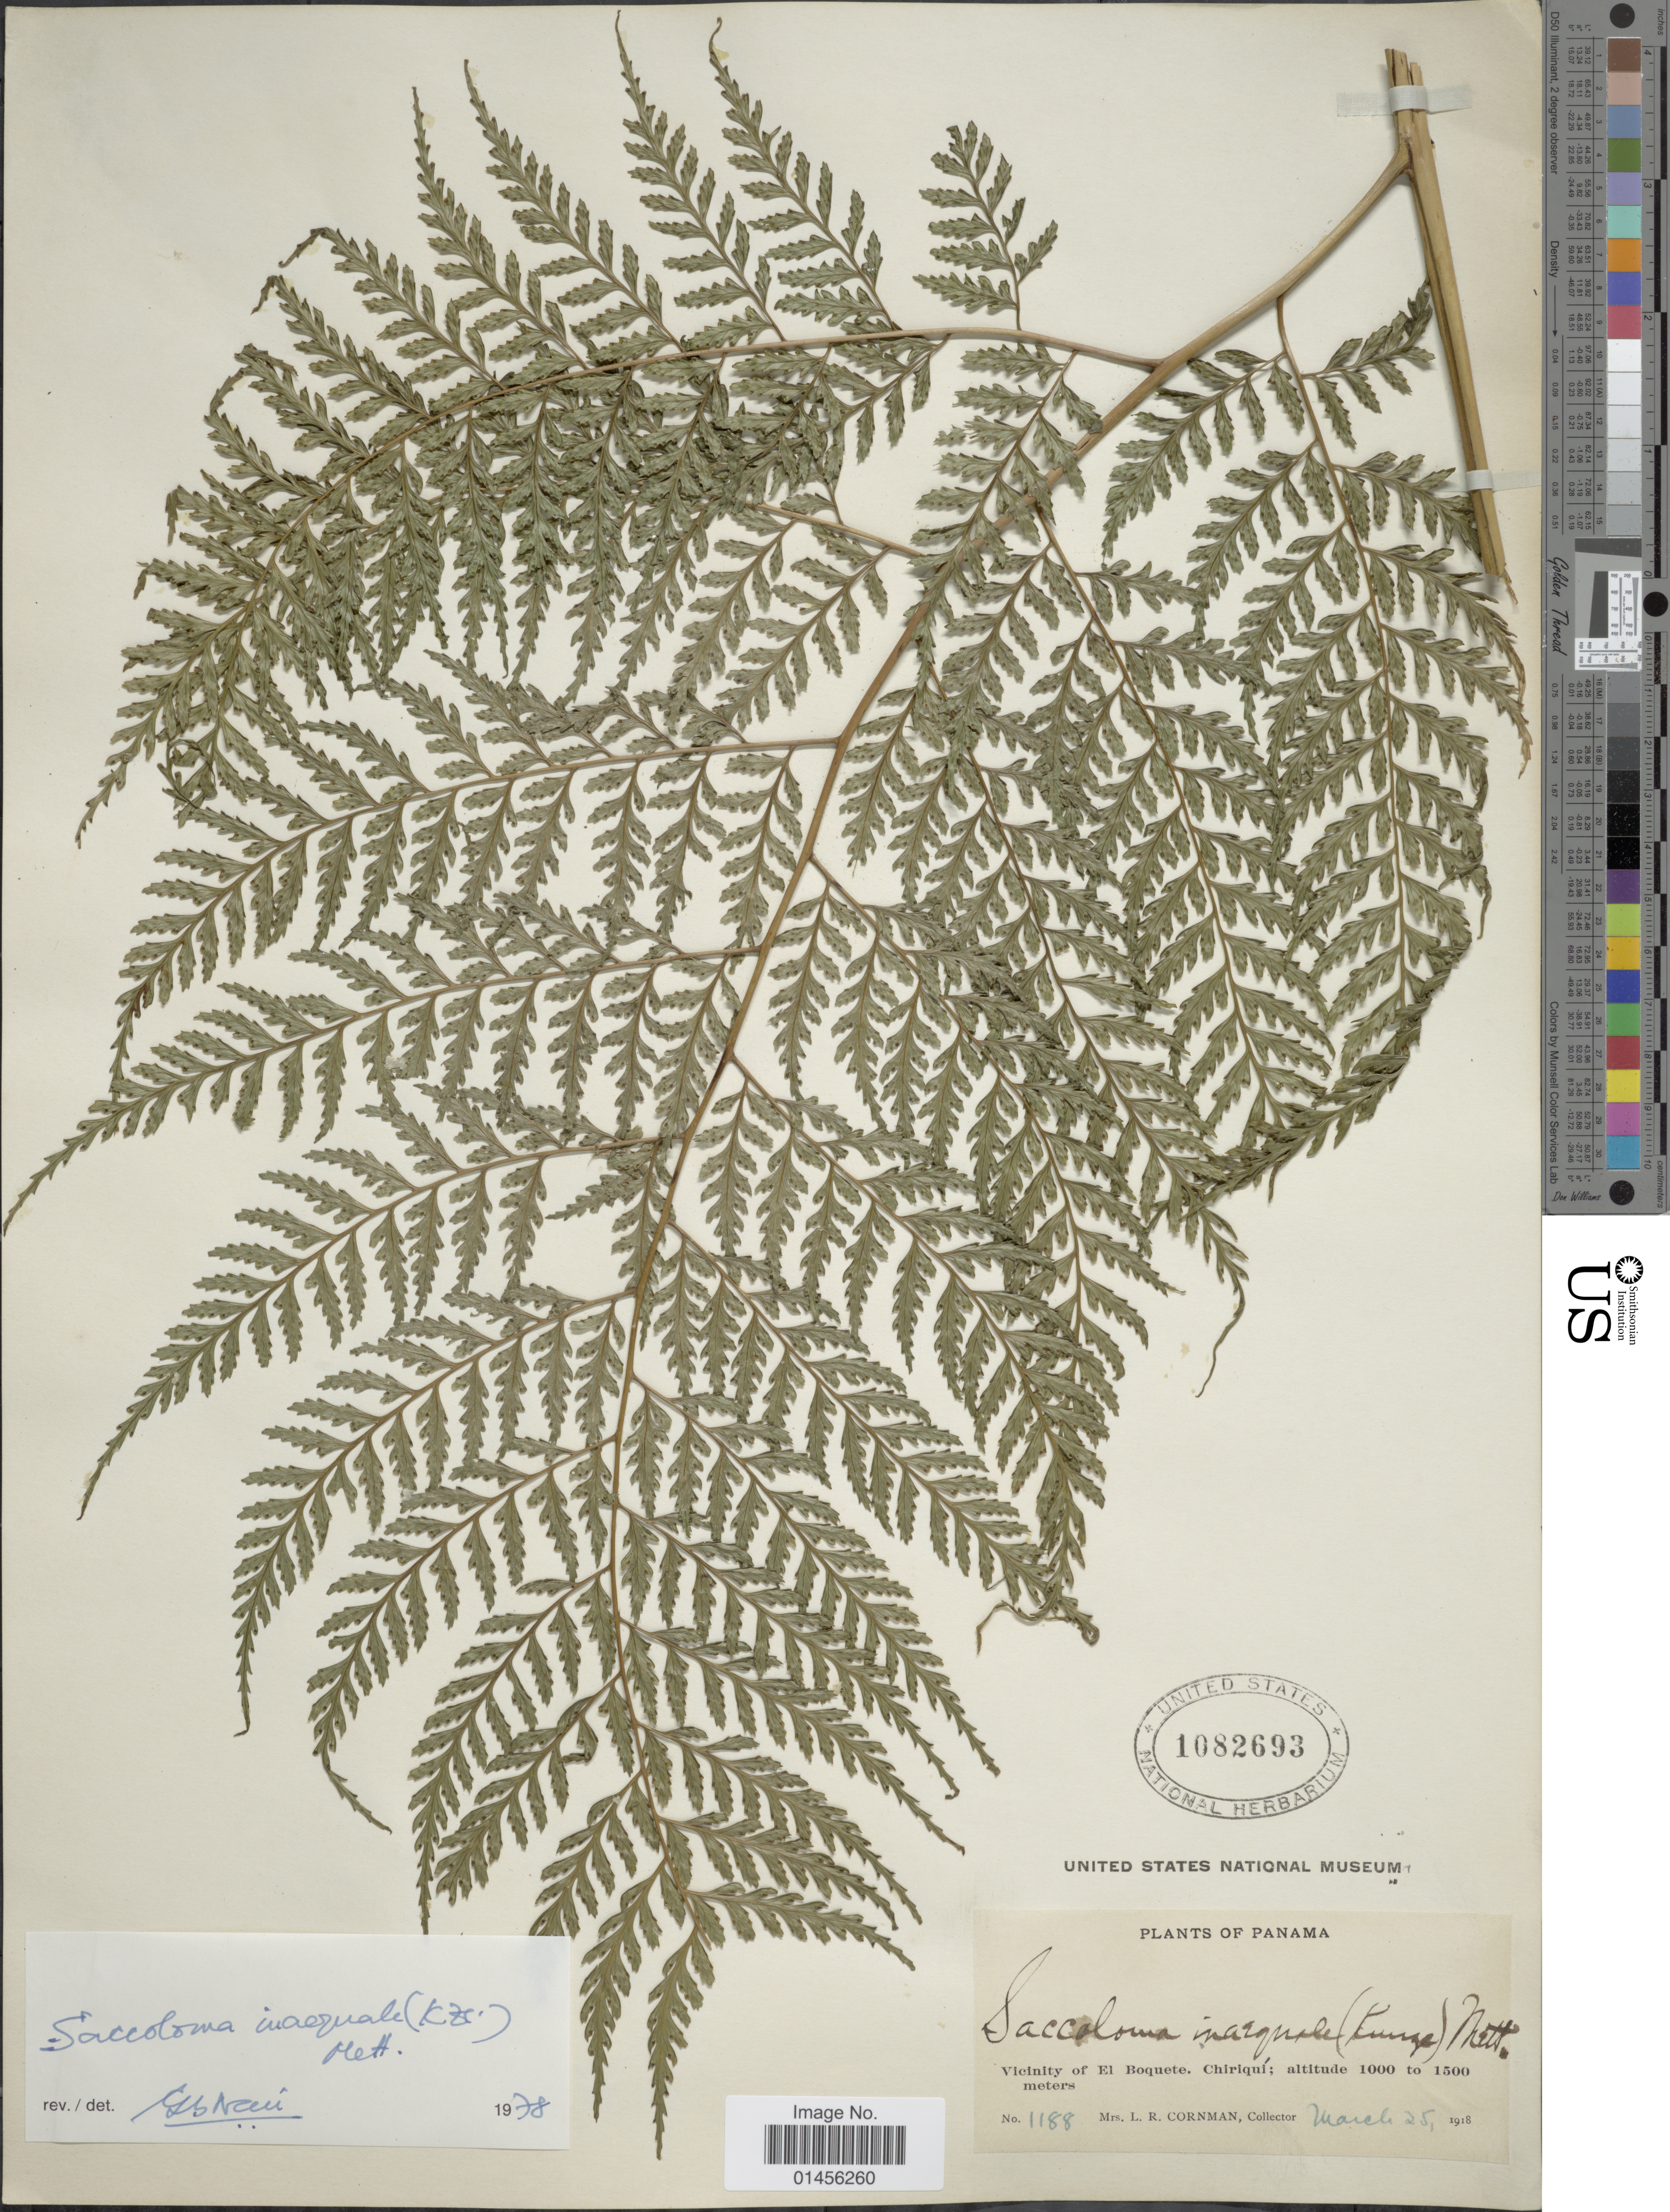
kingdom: Plantae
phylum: Tracheophyta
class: Polypodiopsida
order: Polypodiales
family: Saccolomataceae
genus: Saccoloma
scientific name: Saccoloma inaequale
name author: (Kunze) Mett.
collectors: L. Cornman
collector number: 1188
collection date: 1918-03-25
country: Panama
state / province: Chiriqui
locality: Vicinity of EL Boquete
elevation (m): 1000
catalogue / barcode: US 1082693